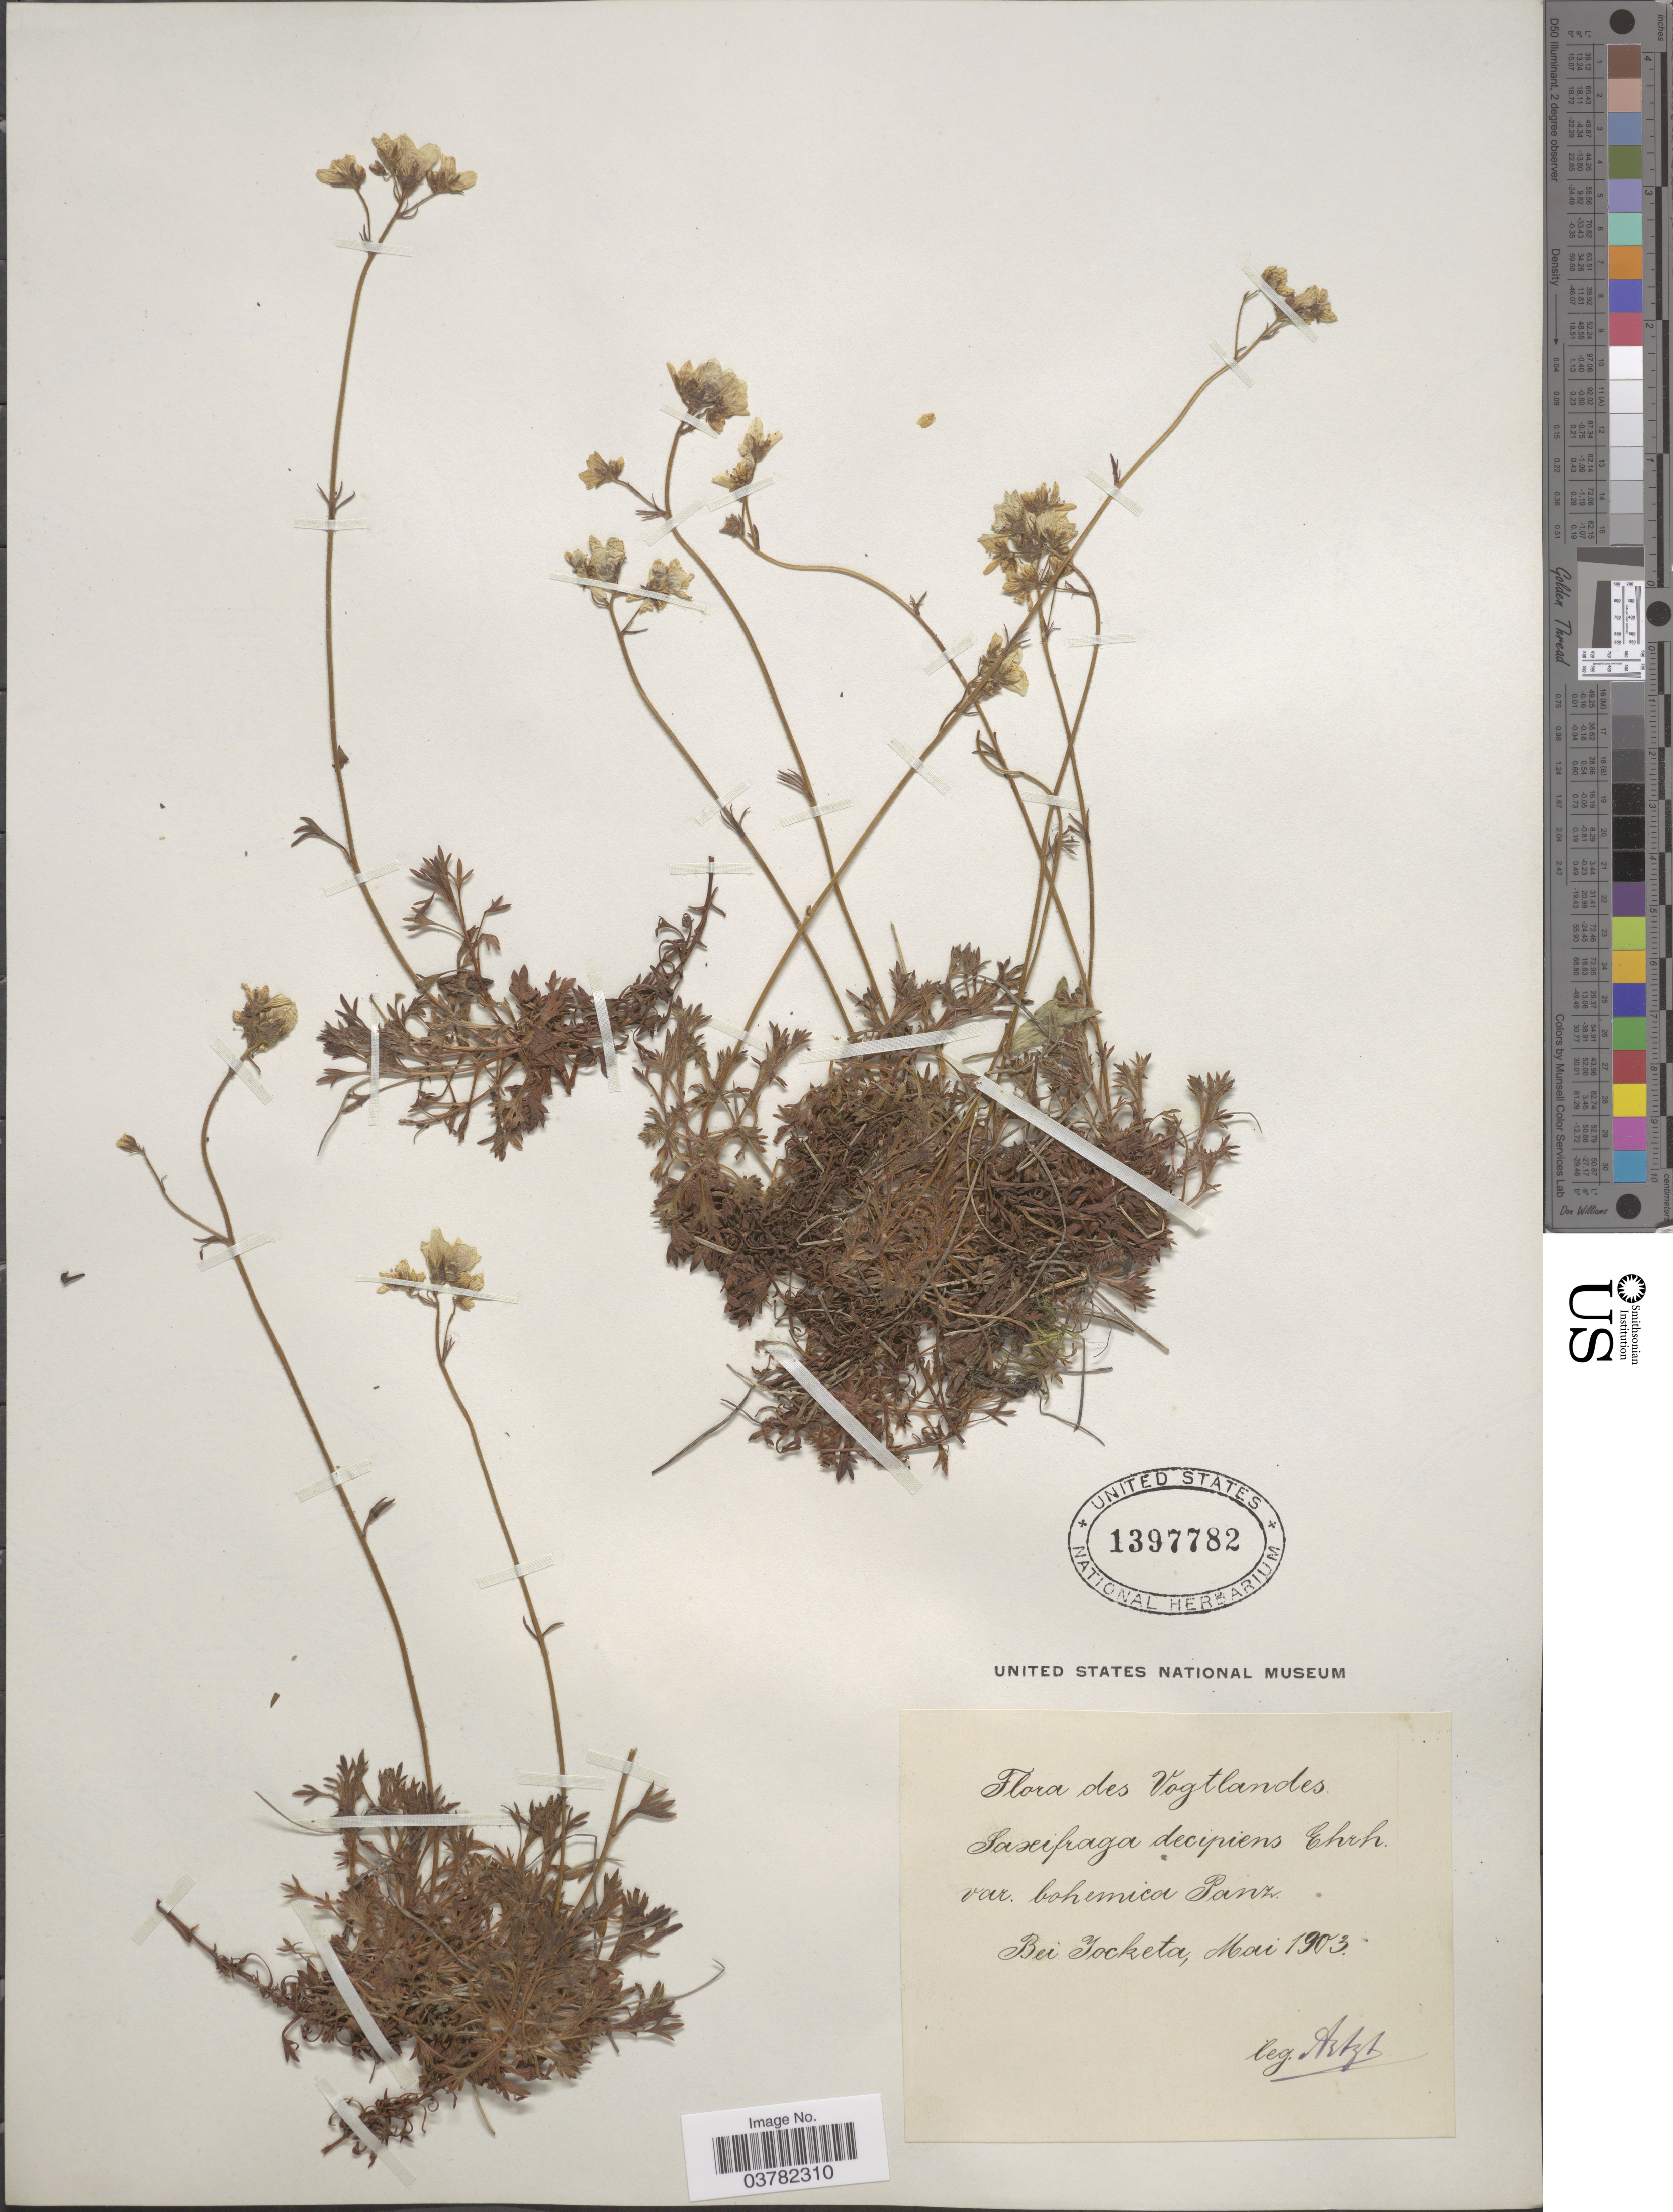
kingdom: Plantae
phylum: Tracheophyta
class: Magnoliopsida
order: Saxifragales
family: Saxifragaceae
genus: Saxifraga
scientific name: Saxifraga decipiens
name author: Ehrh.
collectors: -. Artzb.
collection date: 1903-05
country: Germany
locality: Vogtlandes. Bei Jocketa.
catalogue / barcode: US 1397782